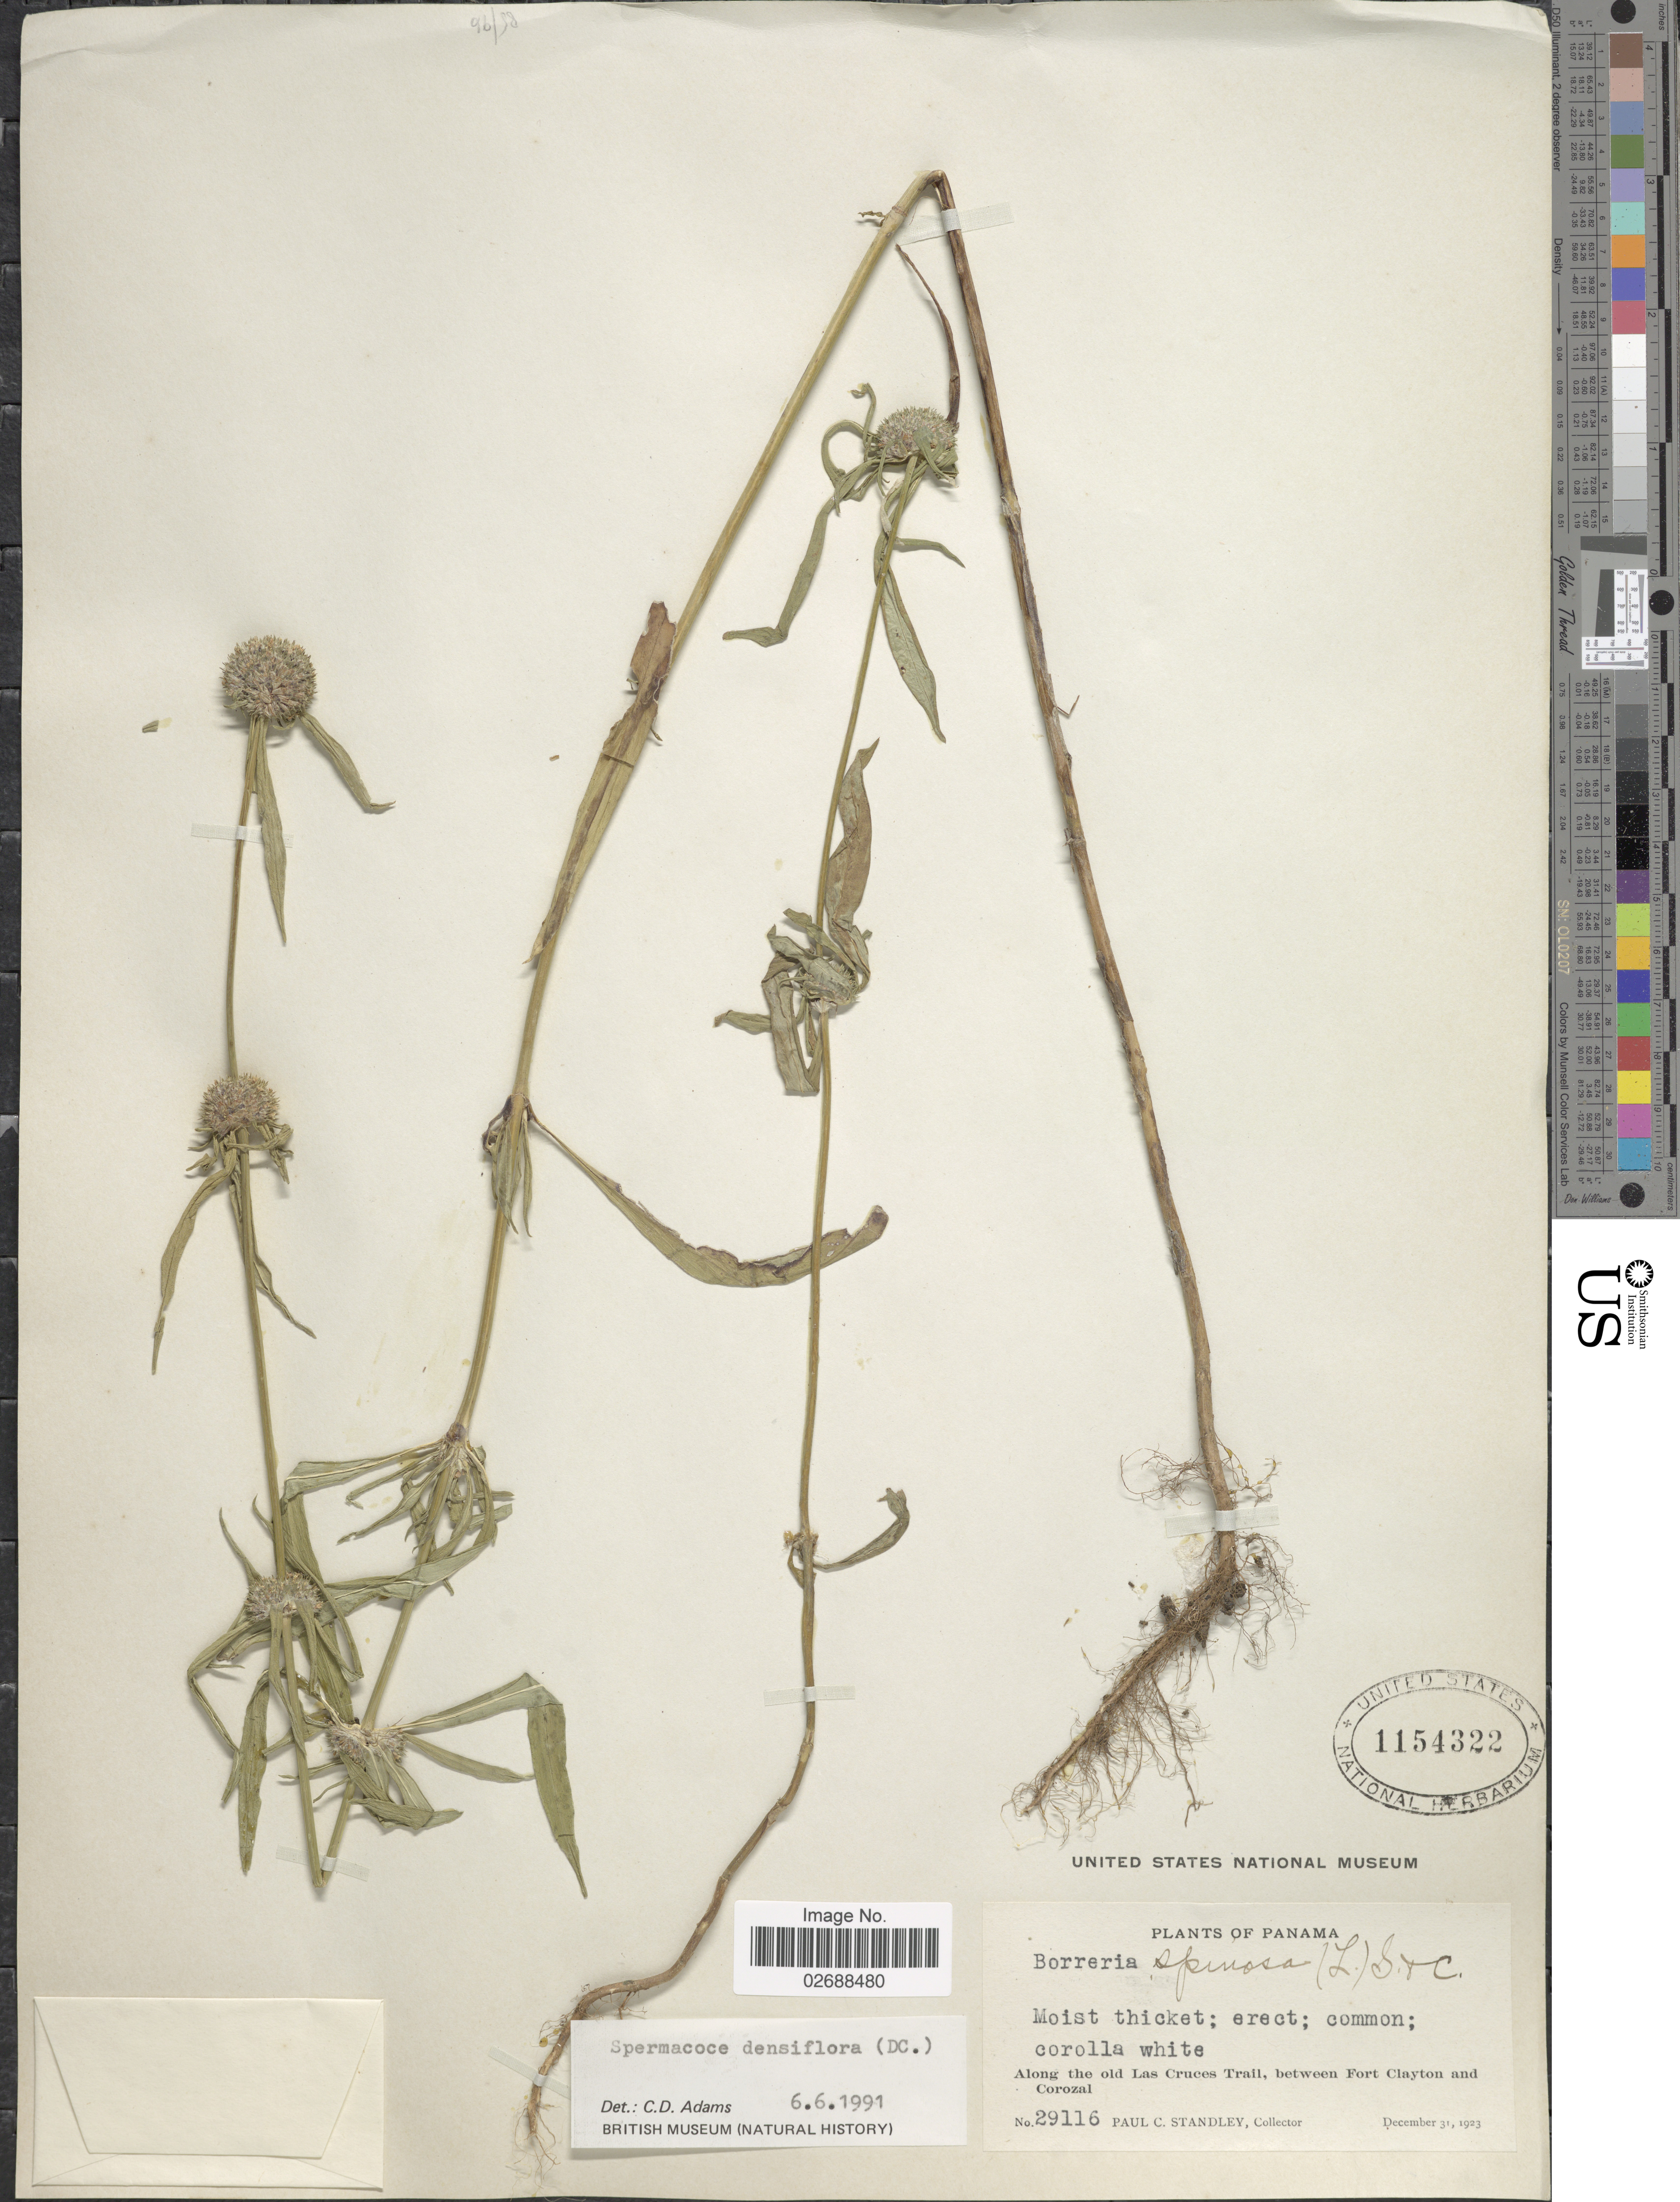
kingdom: Plantae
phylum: Tracheophyta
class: Magnoliopsida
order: Gentianales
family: Rubiaceae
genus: Spermacoce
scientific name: Spermacoce densiflora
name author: (DC.) Alain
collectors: P. C. Standley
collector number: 29116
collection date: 1923-12-31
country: Panama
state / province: Panamá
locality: Along the old Las Cruces Trail, between Fort Clayton and Corozal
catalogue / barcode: US 1154322